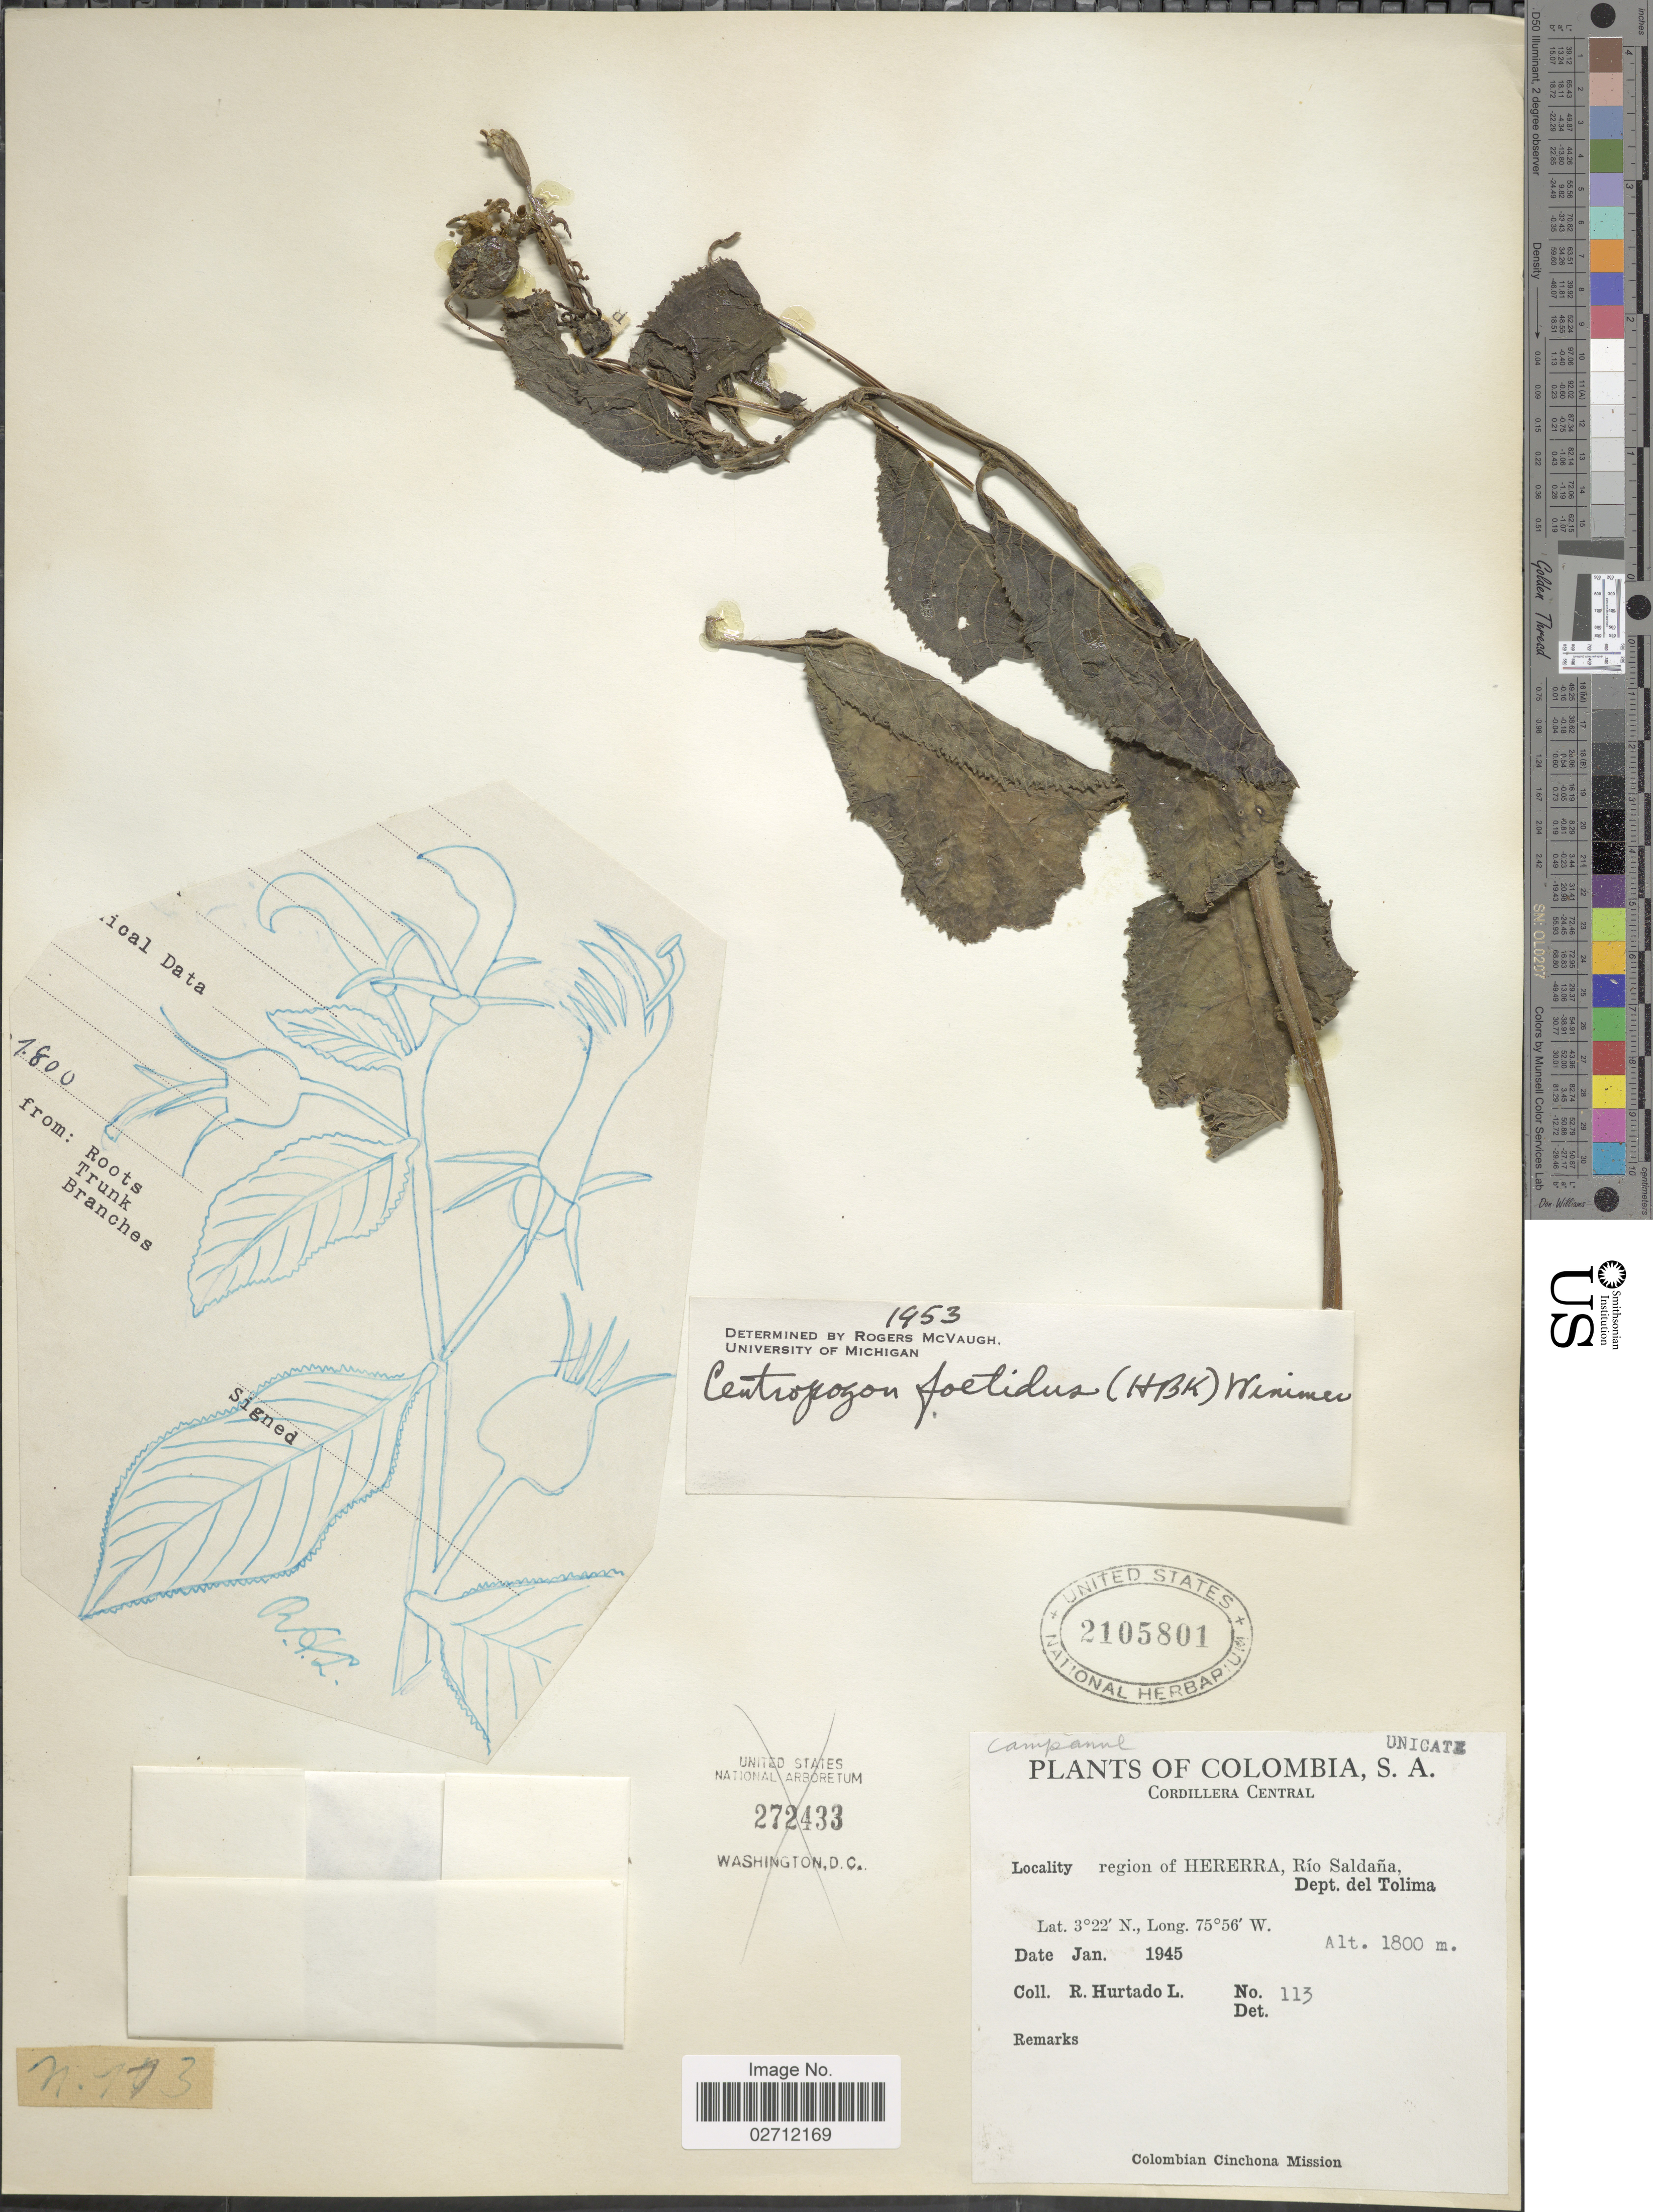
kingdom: Plantae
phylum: Tracheophyta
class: Magnoliopsida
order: Asterales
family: Campanulaceae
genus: Centropogon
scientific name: Centropogon foetidus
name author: (Willd. ex Kunth) E. Wimm.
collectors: R. Hurtado L.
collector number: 113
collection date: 1945-01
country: Colombia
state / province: Tolima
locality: Cordillera of Herrera, Rio Saldana.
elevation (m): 1800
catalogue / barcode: US 2105801